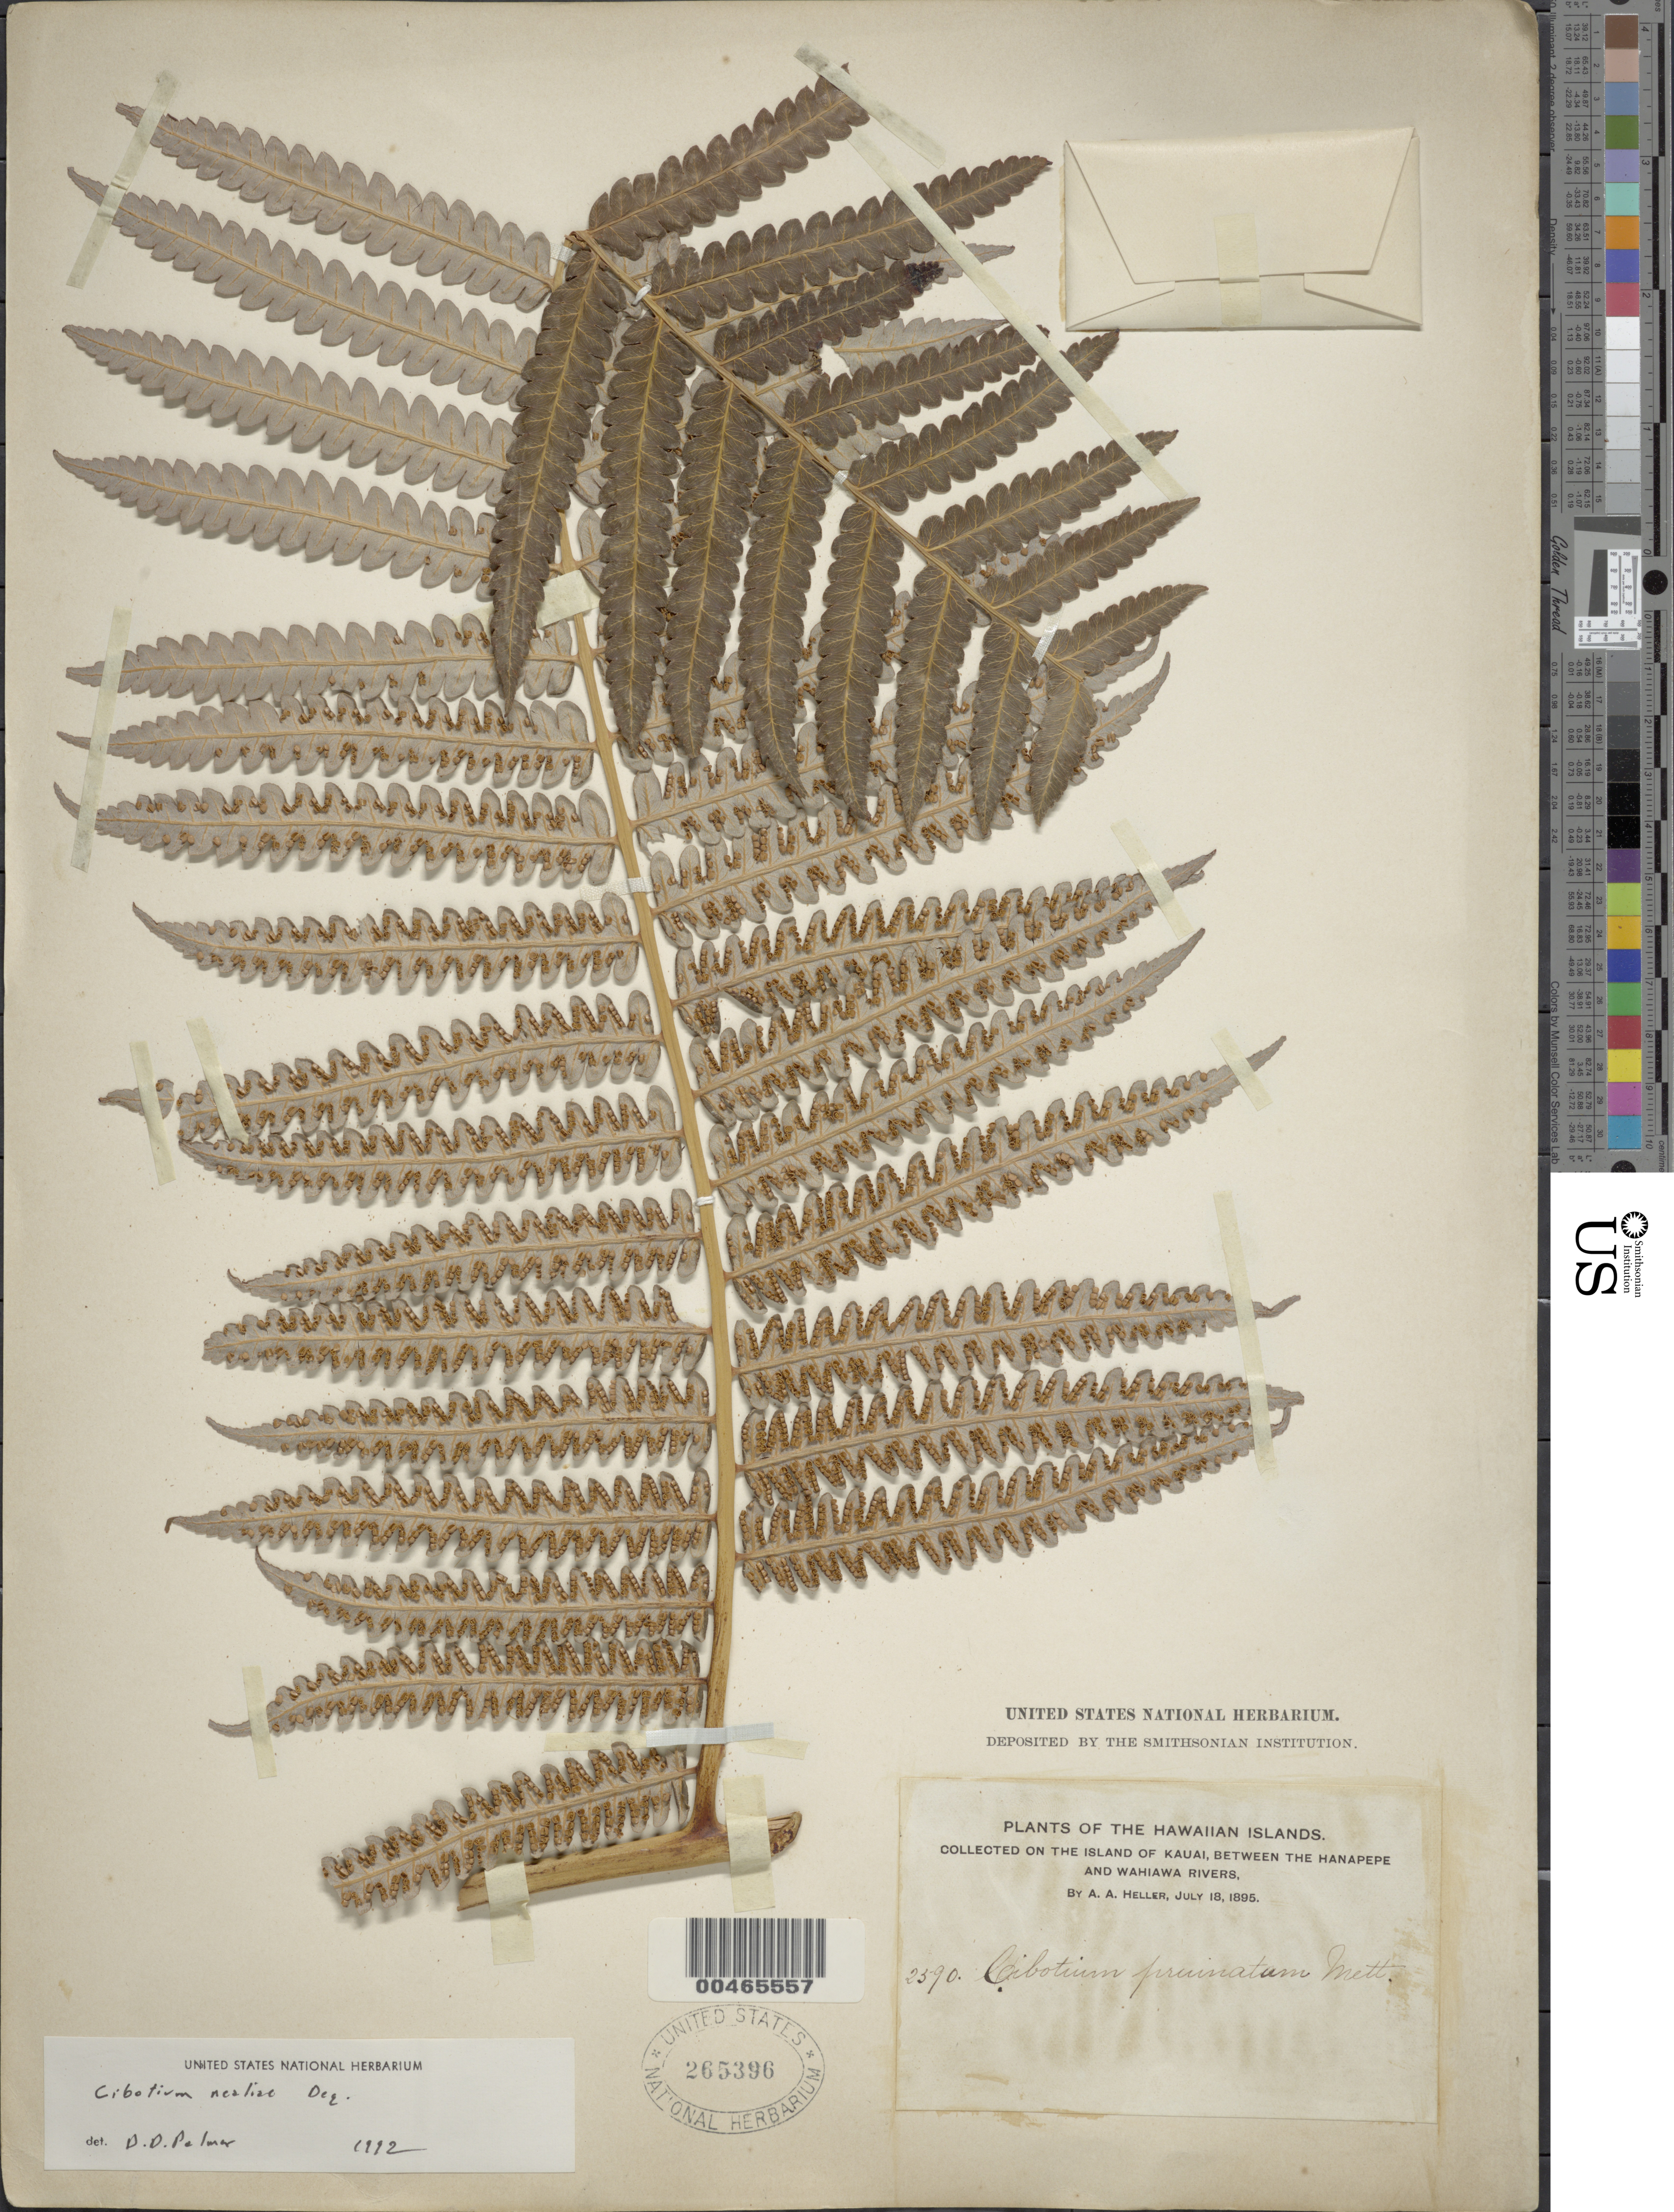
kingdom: Plantae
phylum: Tracheophyta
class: Polypodiopsida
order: Cyatheales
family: Cibotiaceae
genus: Cibotium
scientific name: Cibotium nealiae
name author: O. Deg.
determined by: Palmer, D. D.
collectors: A. A. Heller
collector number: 2590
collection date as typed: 18 Jul 1895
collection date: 1895-07-18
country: United States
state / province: Hawaii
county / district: Kauai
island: Kaua'i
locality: Between the Hanapepe and Wahiawa Rivers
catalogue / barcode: US 265396